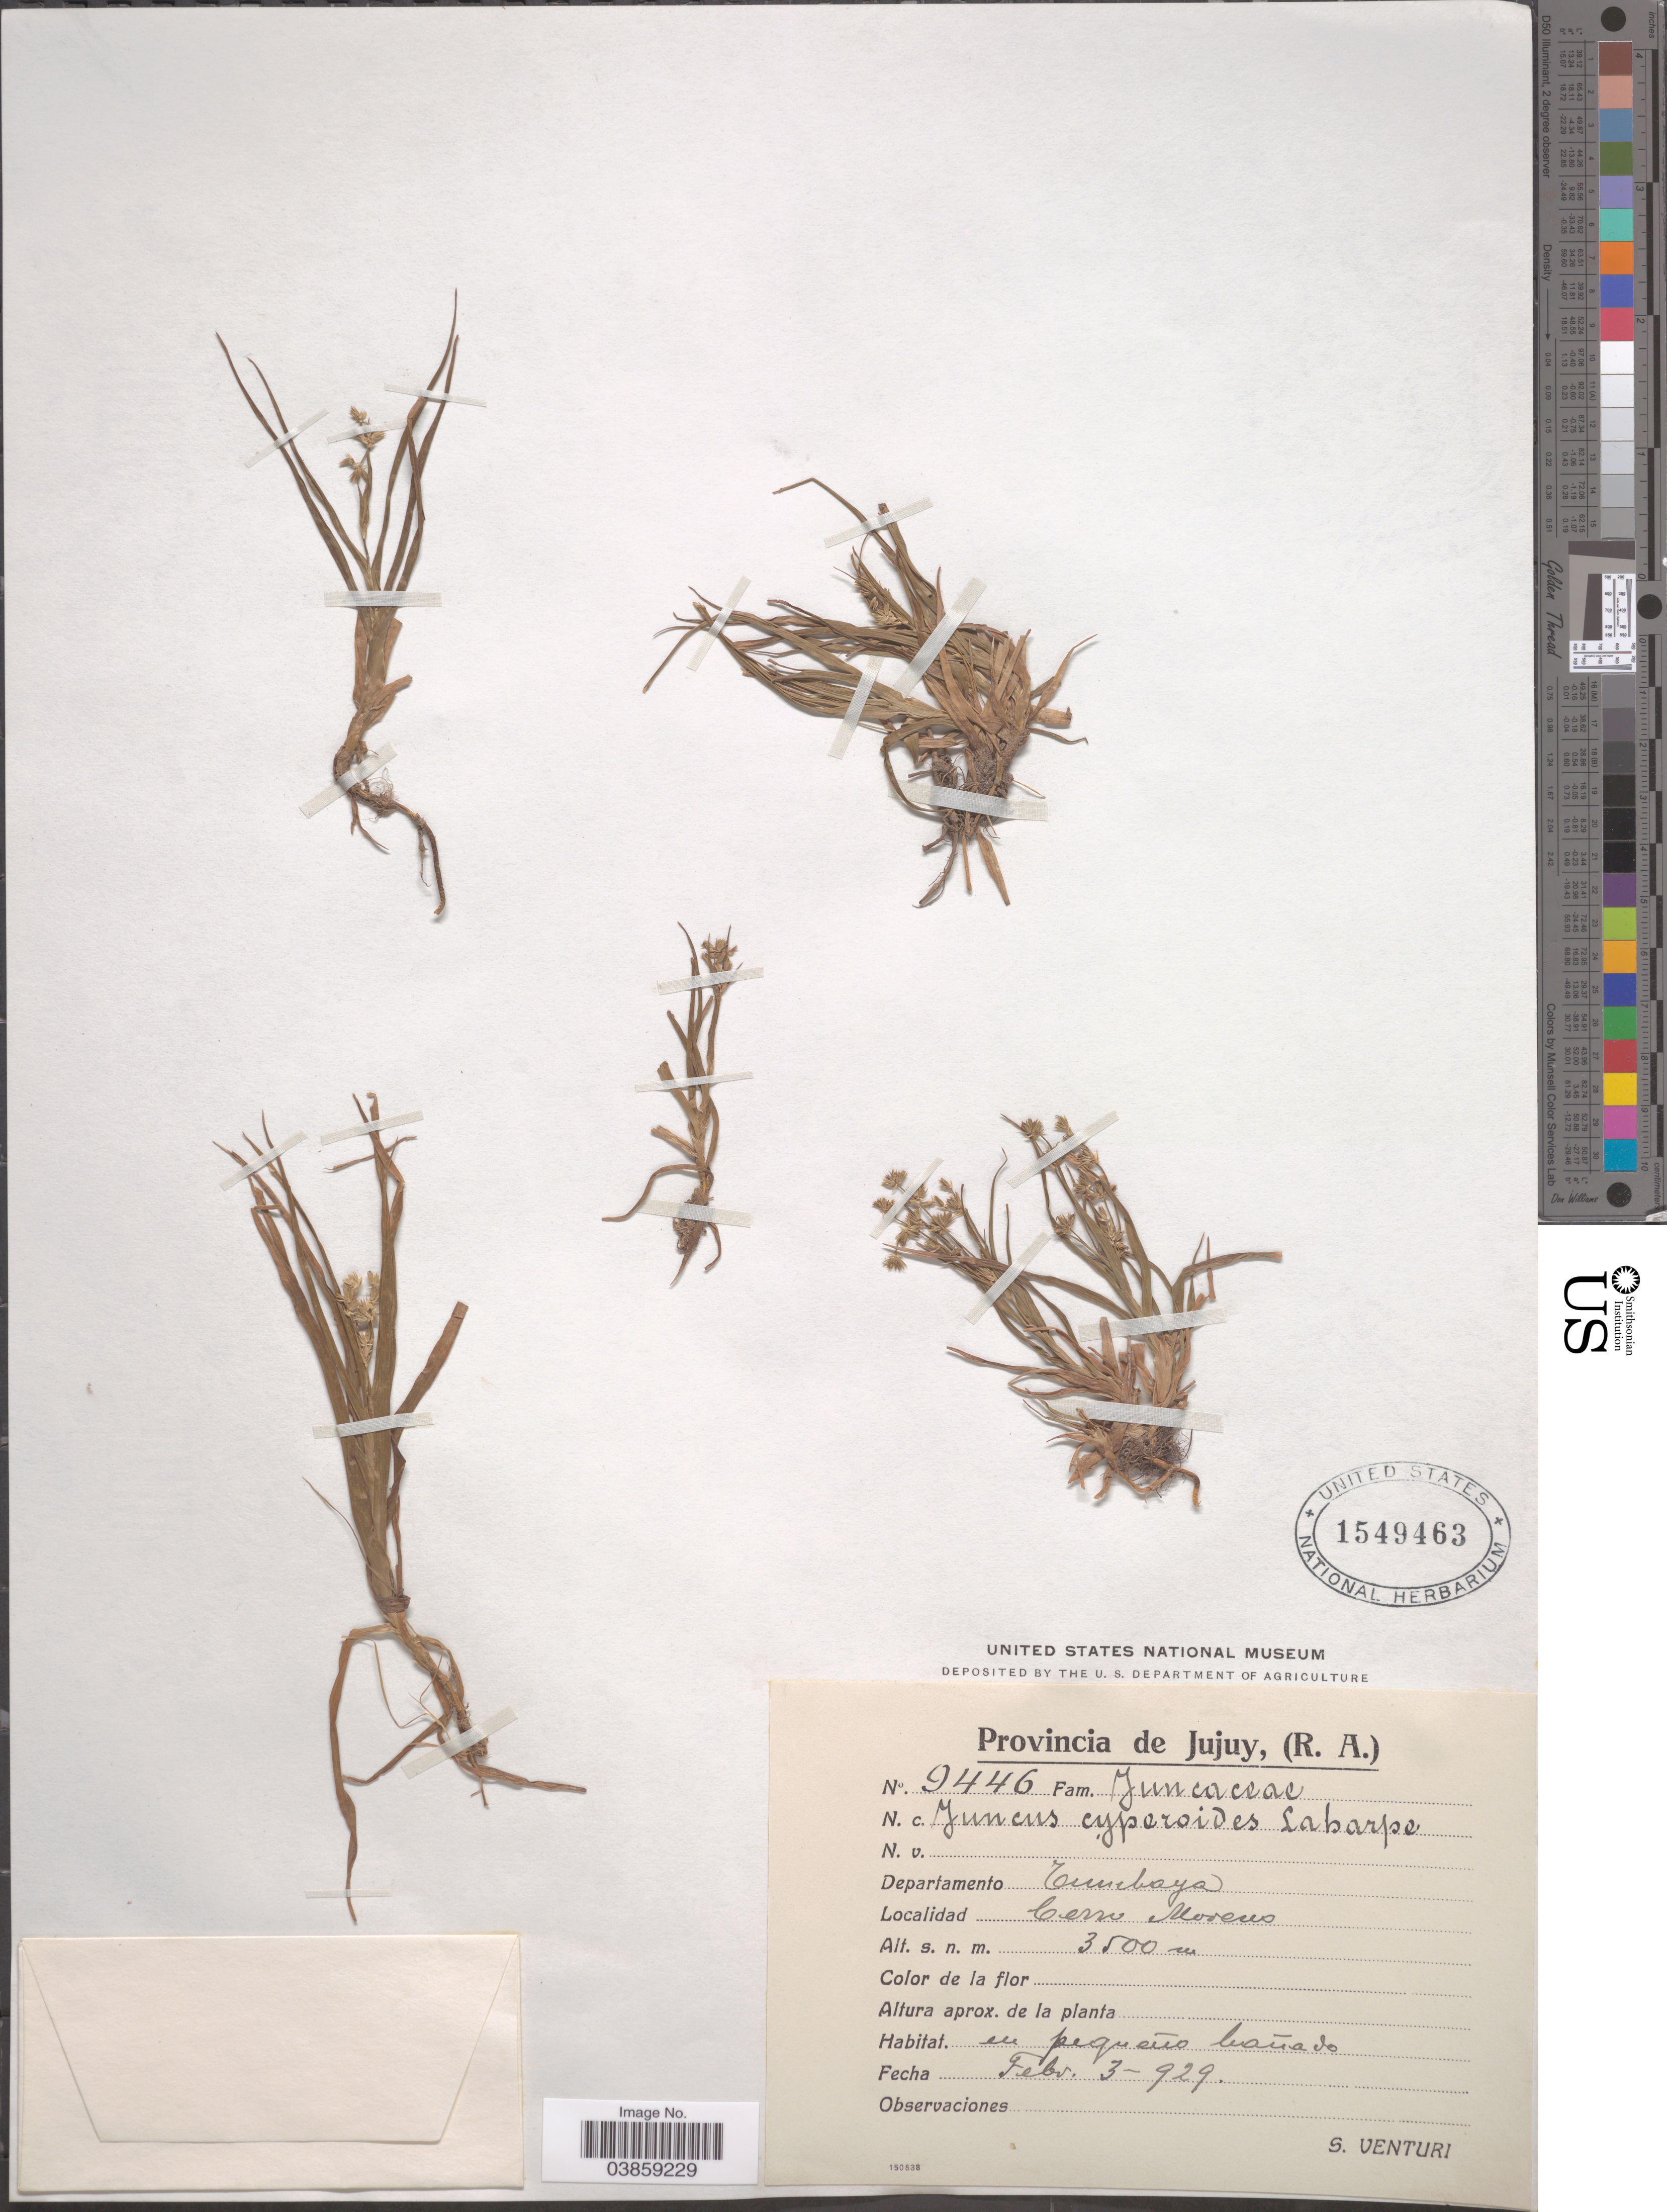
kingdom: Plantae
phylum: Tracheophyta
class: Liliopsida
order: Poales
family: Juncaceae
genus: Juncus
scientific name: Juncus cyperoides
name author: Laharpe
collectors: S. Venturi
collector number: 9446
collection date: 1929-02-03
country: Argentina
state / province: Jujuy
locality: Departamento Tumbaya, Cerro Moreno.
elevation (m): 3500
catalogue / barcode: US 1549463